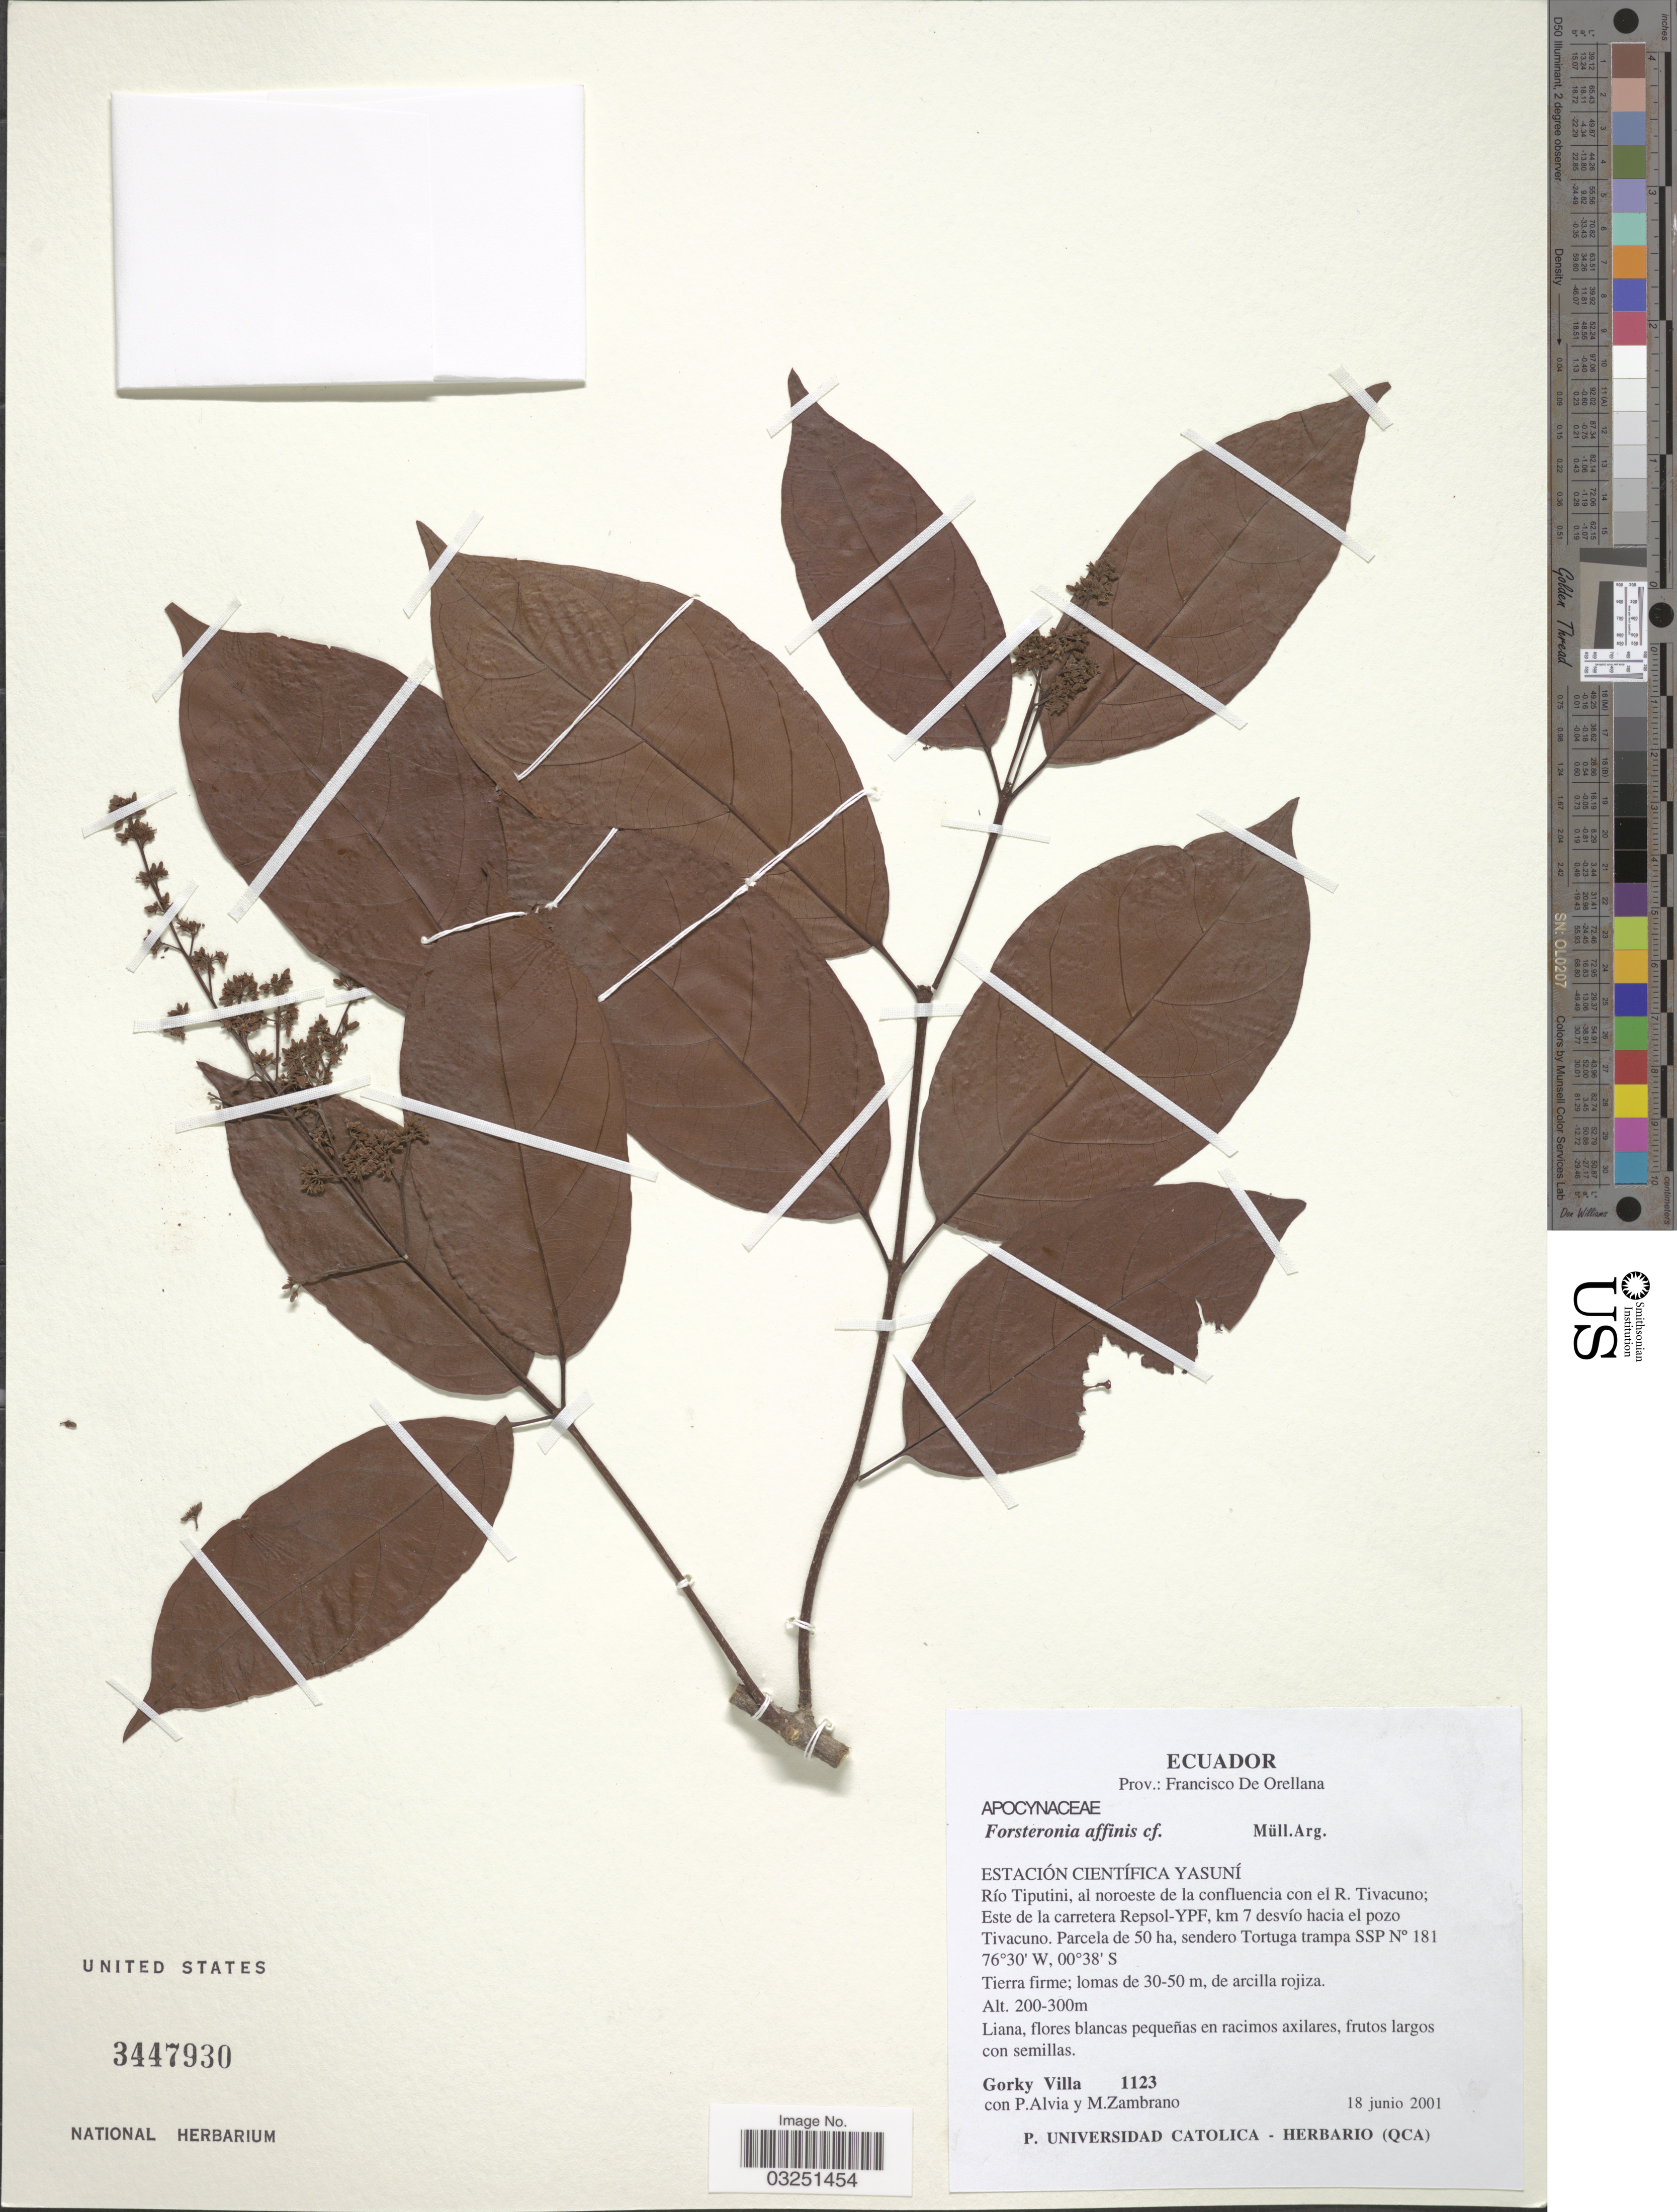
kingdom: Plantae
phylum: Tracheophyta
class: Magnoliopsida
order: Gentianales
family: Apocynaceae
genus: Forsteronia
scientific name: Forsteronia affinis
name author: Müll. Arg.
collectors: G. Villa, P. Alvia & M. Zambrano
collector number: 1123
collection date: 2001-06-18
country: Ecuador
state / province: Orellana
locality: Prov.: Francisco De Orellana. Estación Científica Yasuní. Río Tiputini, al noroeste de la confluencia con el R. Tivacuno; Este de la carretera Repsol-YPF, km 7 desvío hacia el pozo Tivacuno. Parcela de 50 ha, sendero Tortuga trampa SSP N° 181.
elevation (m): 200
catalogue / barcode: US 3447930